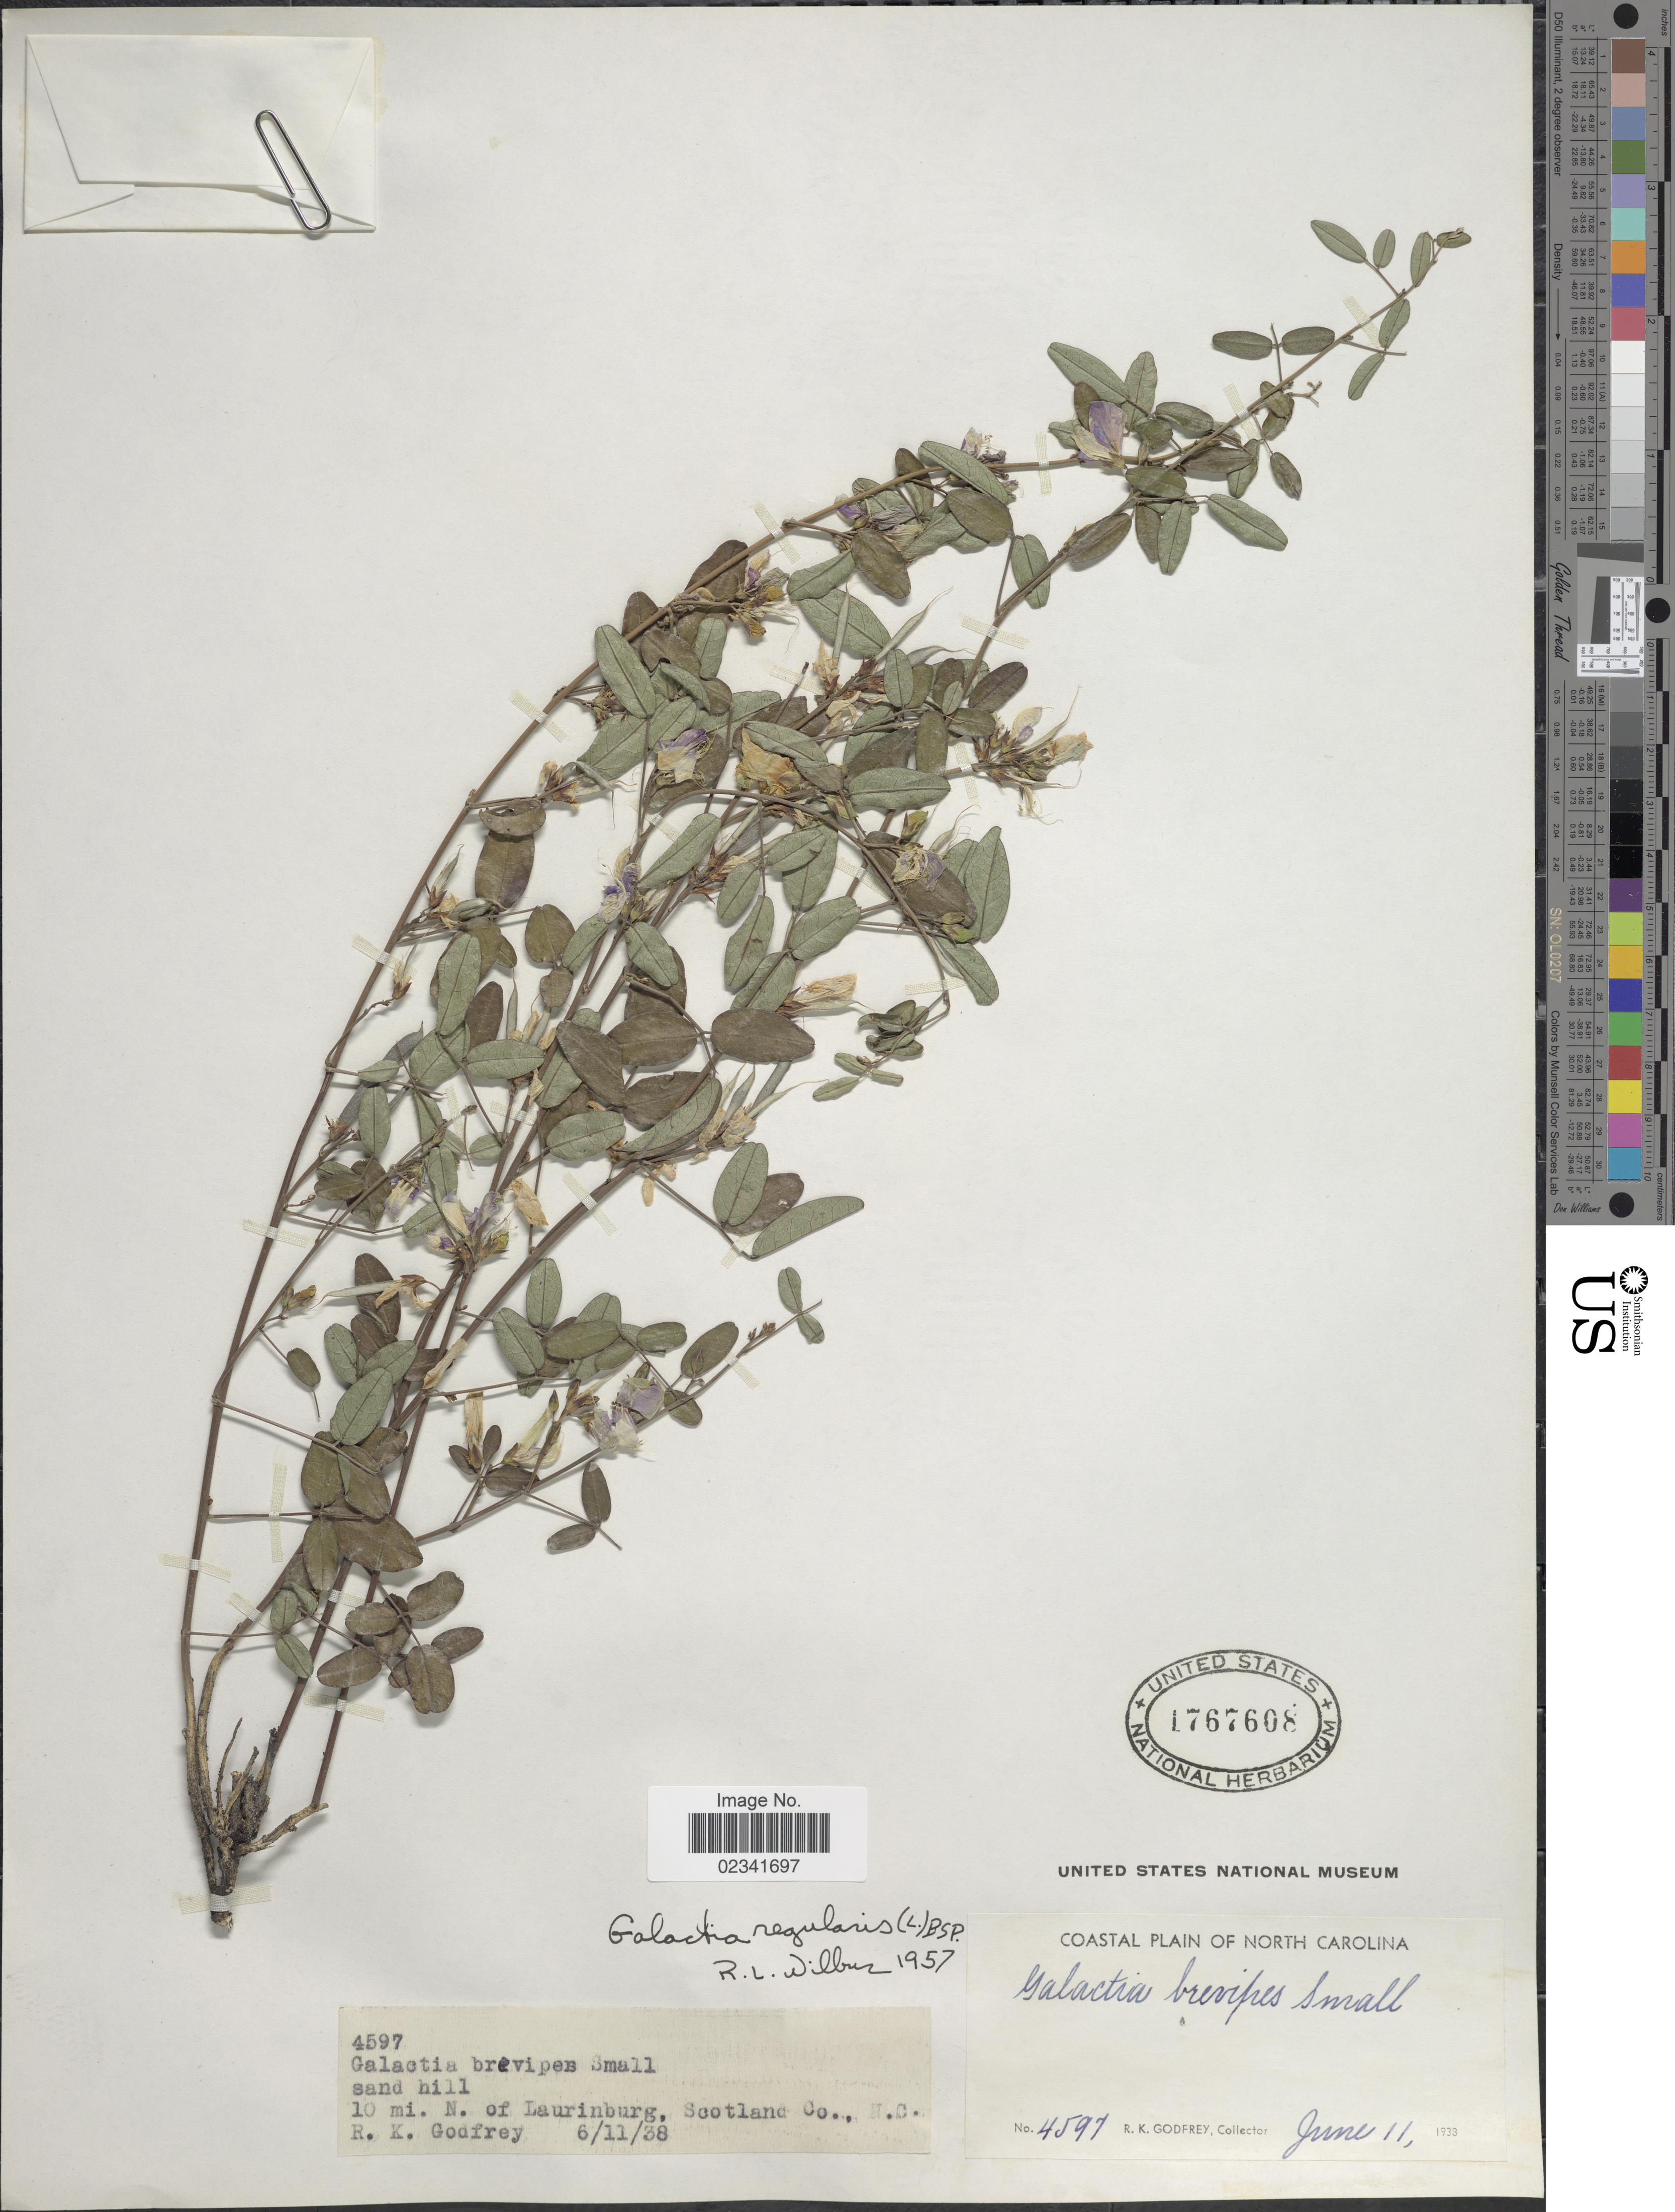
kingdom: Plantae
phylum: Tracheophyta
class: Magnoliopsida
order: Fabales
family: Fabaceae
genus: Galactia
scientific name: Galactia regularis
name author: (L.) Britton, Stearns & Poggenb.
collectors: R. K. Godfrey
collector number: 4597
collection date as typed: Transcribed d/m/y: 11/6/38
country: United States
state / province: North Carolina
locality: Coastal Plain of North Carolina, 10 mi. N. of Laurinburg, Scotland Co., N.C.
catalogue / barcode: US 1767608